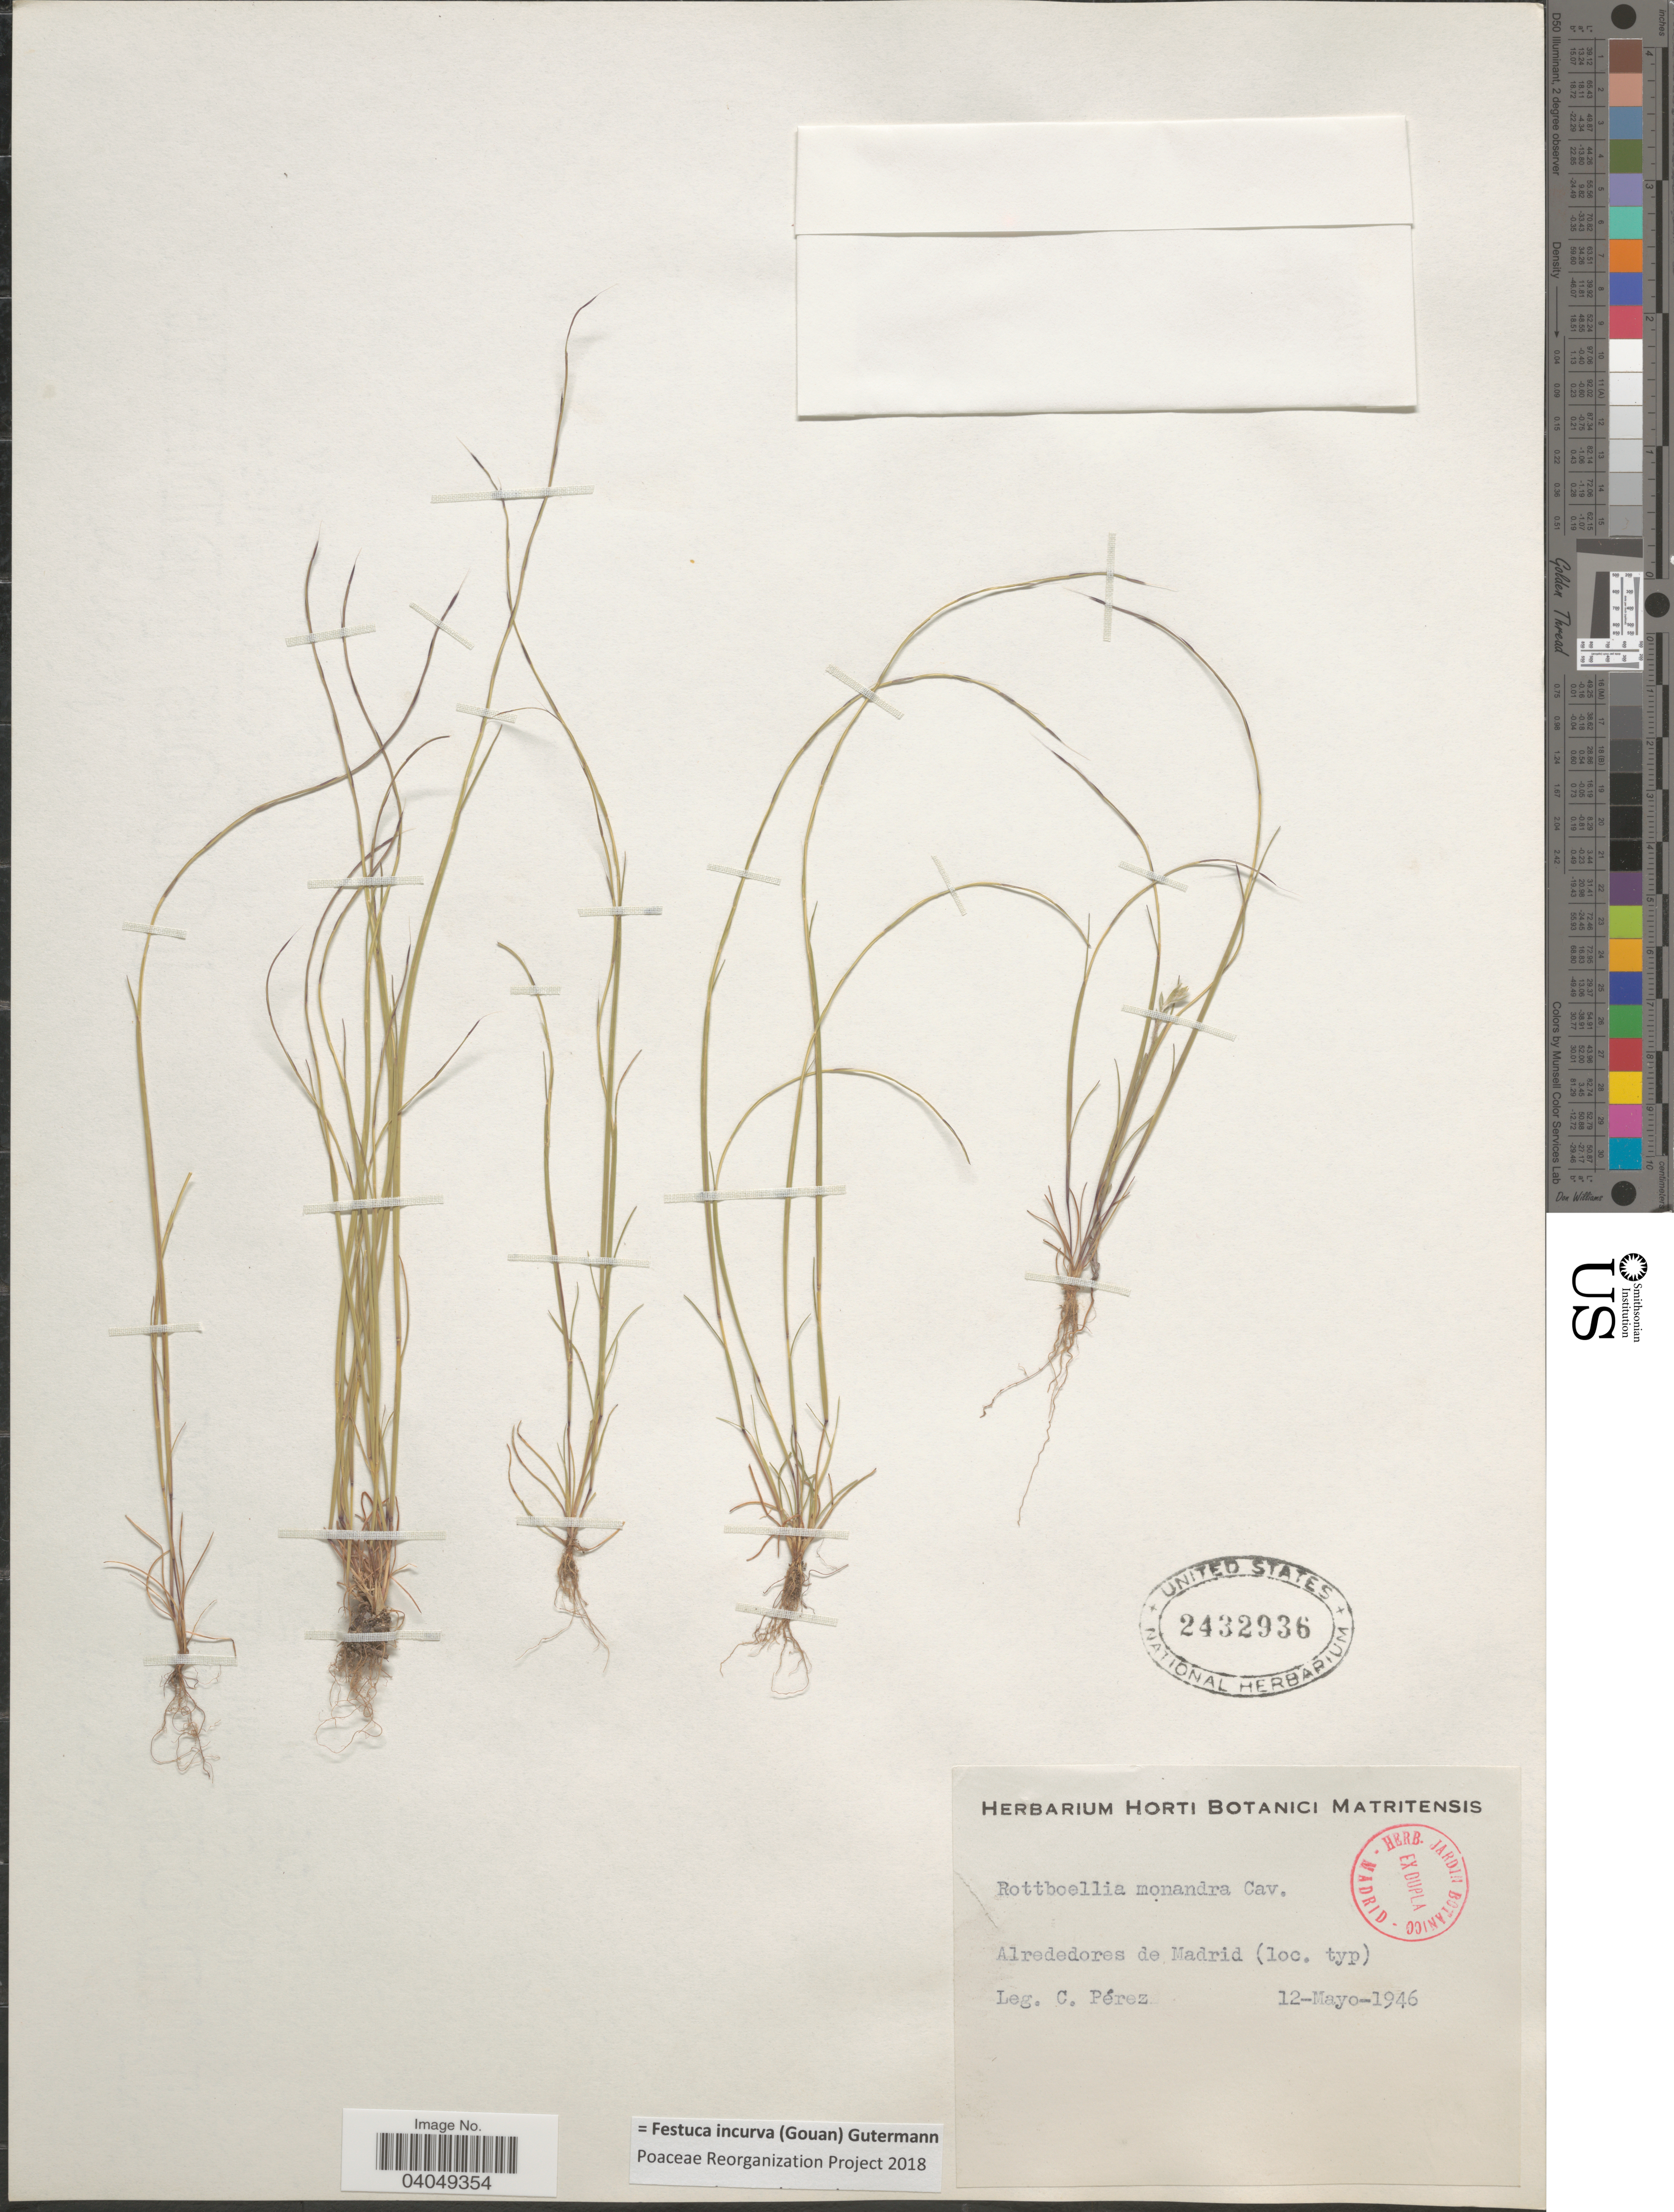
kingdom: Plantae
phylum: Tracheophyta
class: Liliopsida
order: Poales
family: Poaceae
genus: Festuca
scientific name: Festuca incurva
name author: (Gouan) Gutermann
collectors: C. Perez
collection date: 1946-05-12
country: Spain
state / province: Madrid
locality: Alrededores de Madrid.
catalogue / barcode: US 2432936